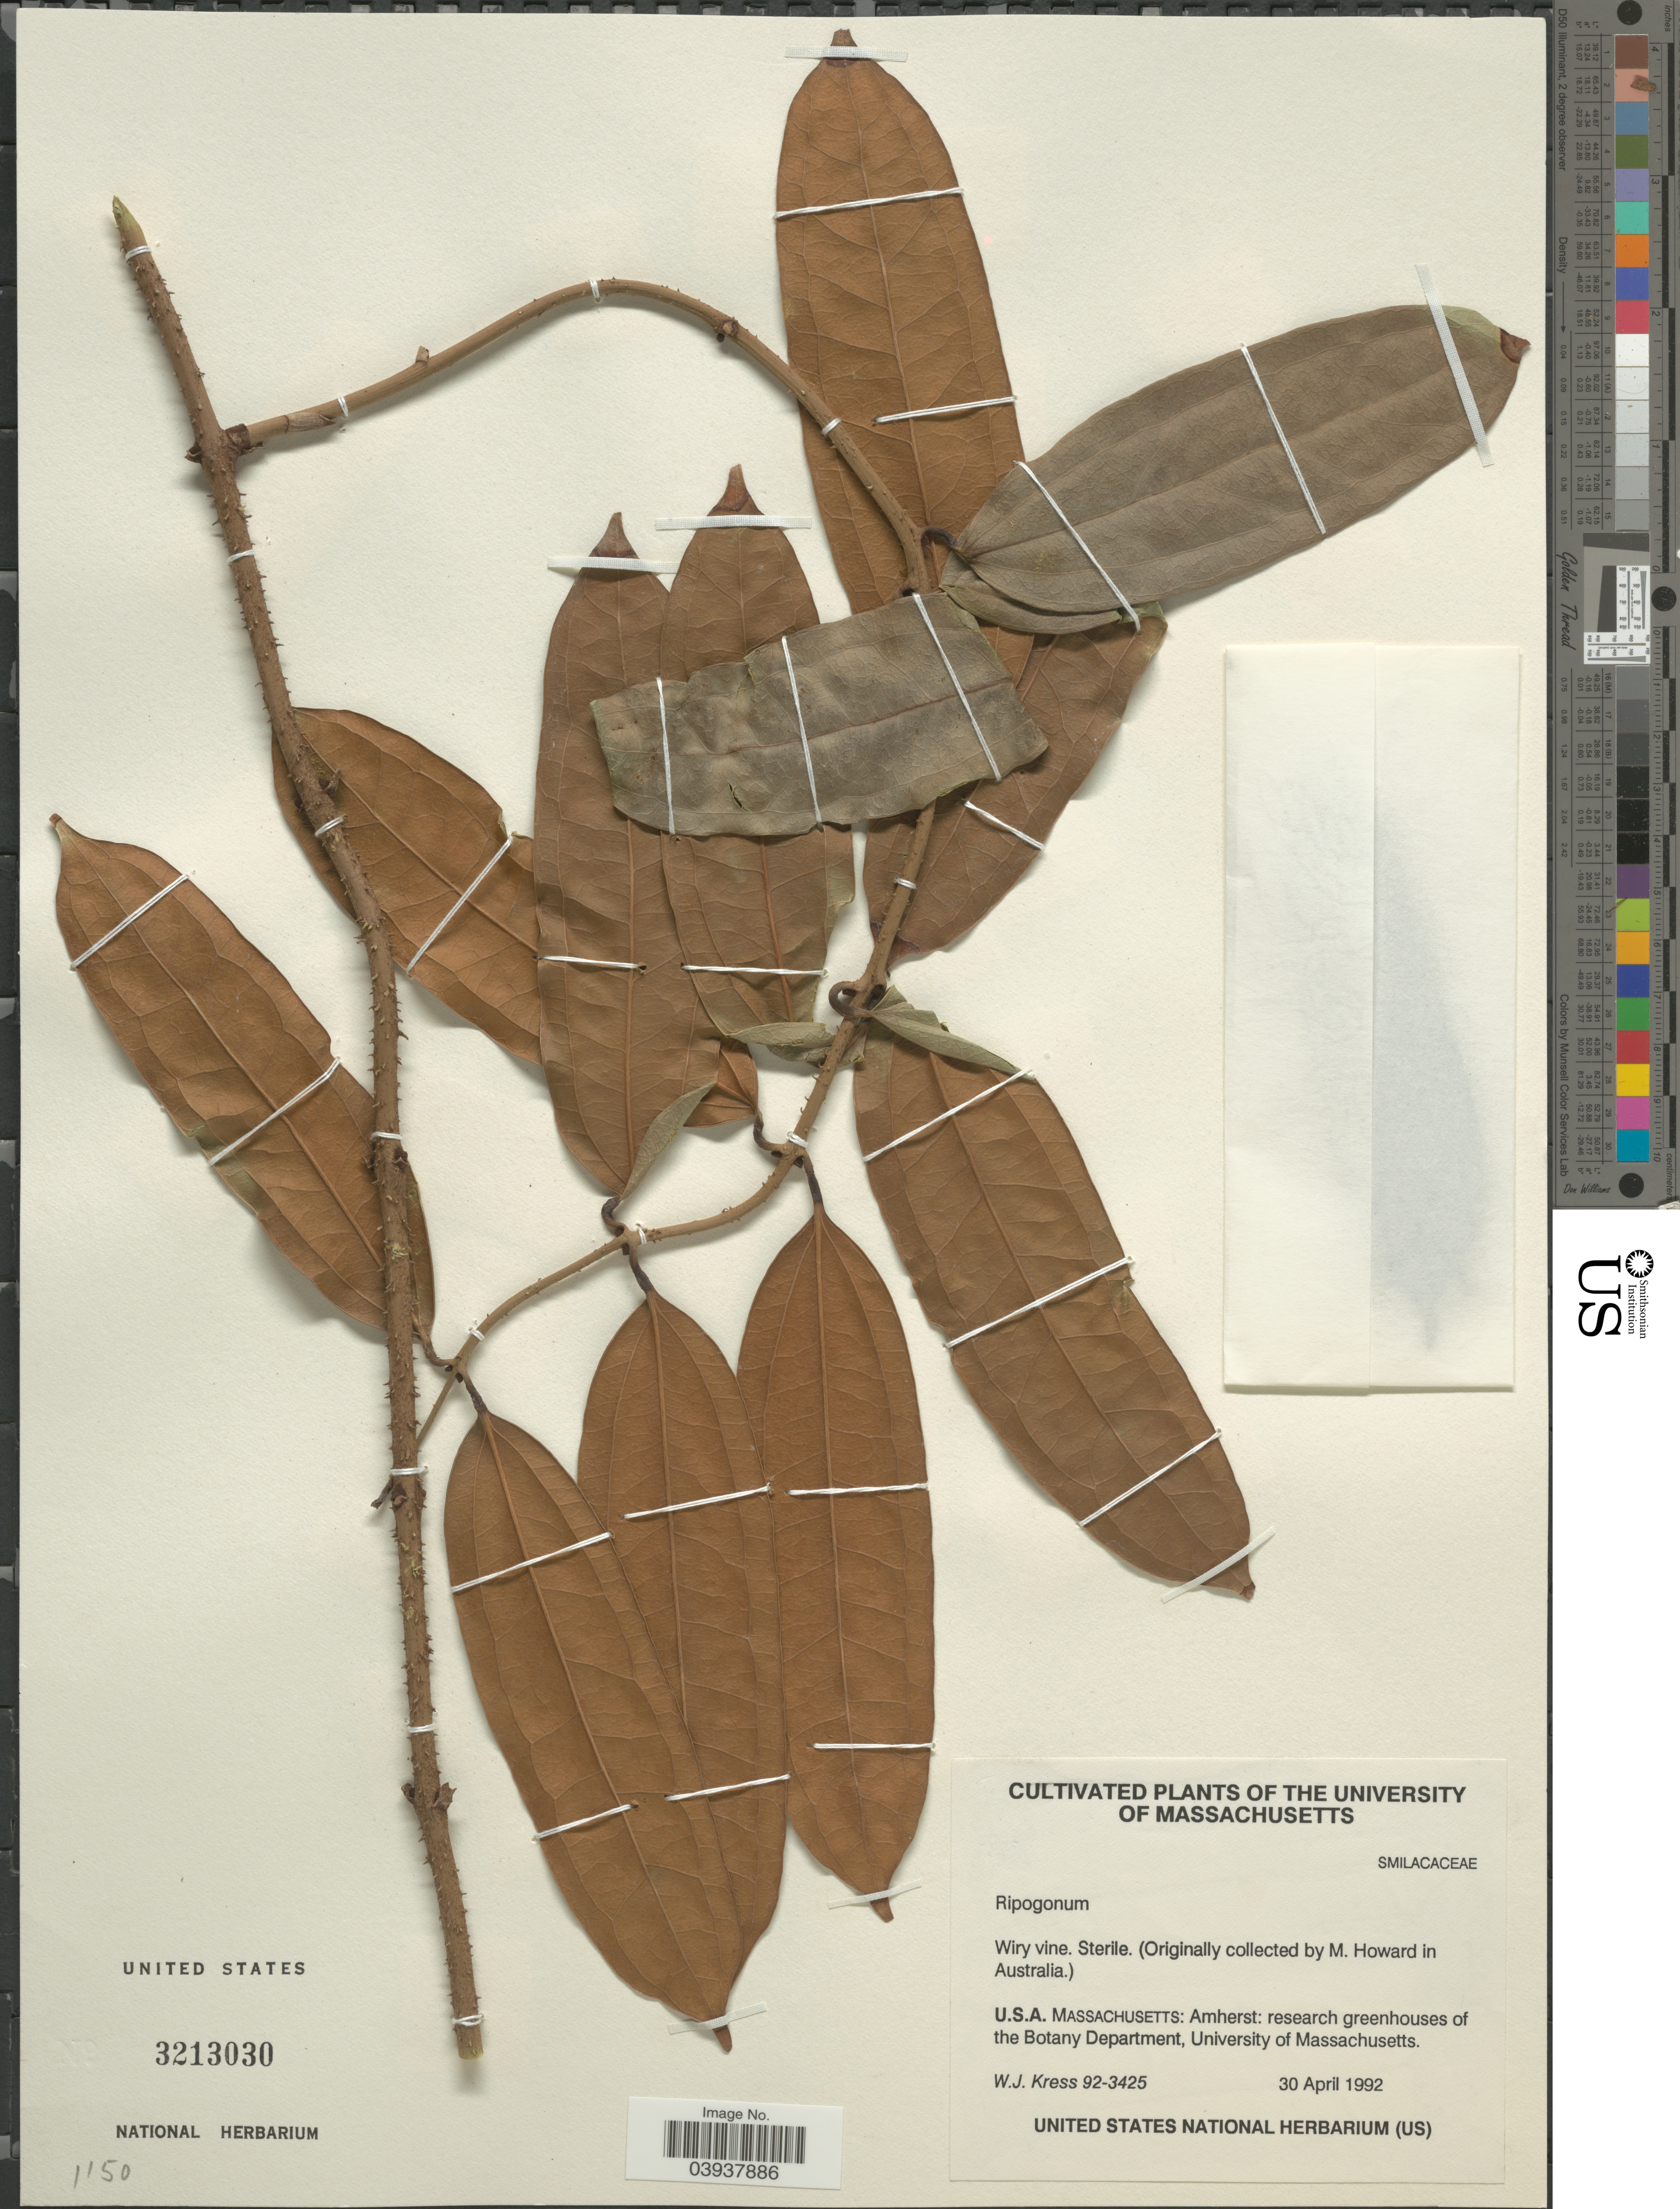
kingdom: Plantae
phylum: Tracheophyta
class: Liliopsida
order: Liliales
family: Ripogonaceae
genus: Rhipogonum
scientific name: Rhipogonum sp.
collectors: W. J. Kress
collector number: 92-3425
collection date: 1992-04-30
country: United States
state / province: Massachusetts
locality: Amherst: research greenhouses of the Botany Department, University of Massachusetts.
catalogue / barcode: US 3213030